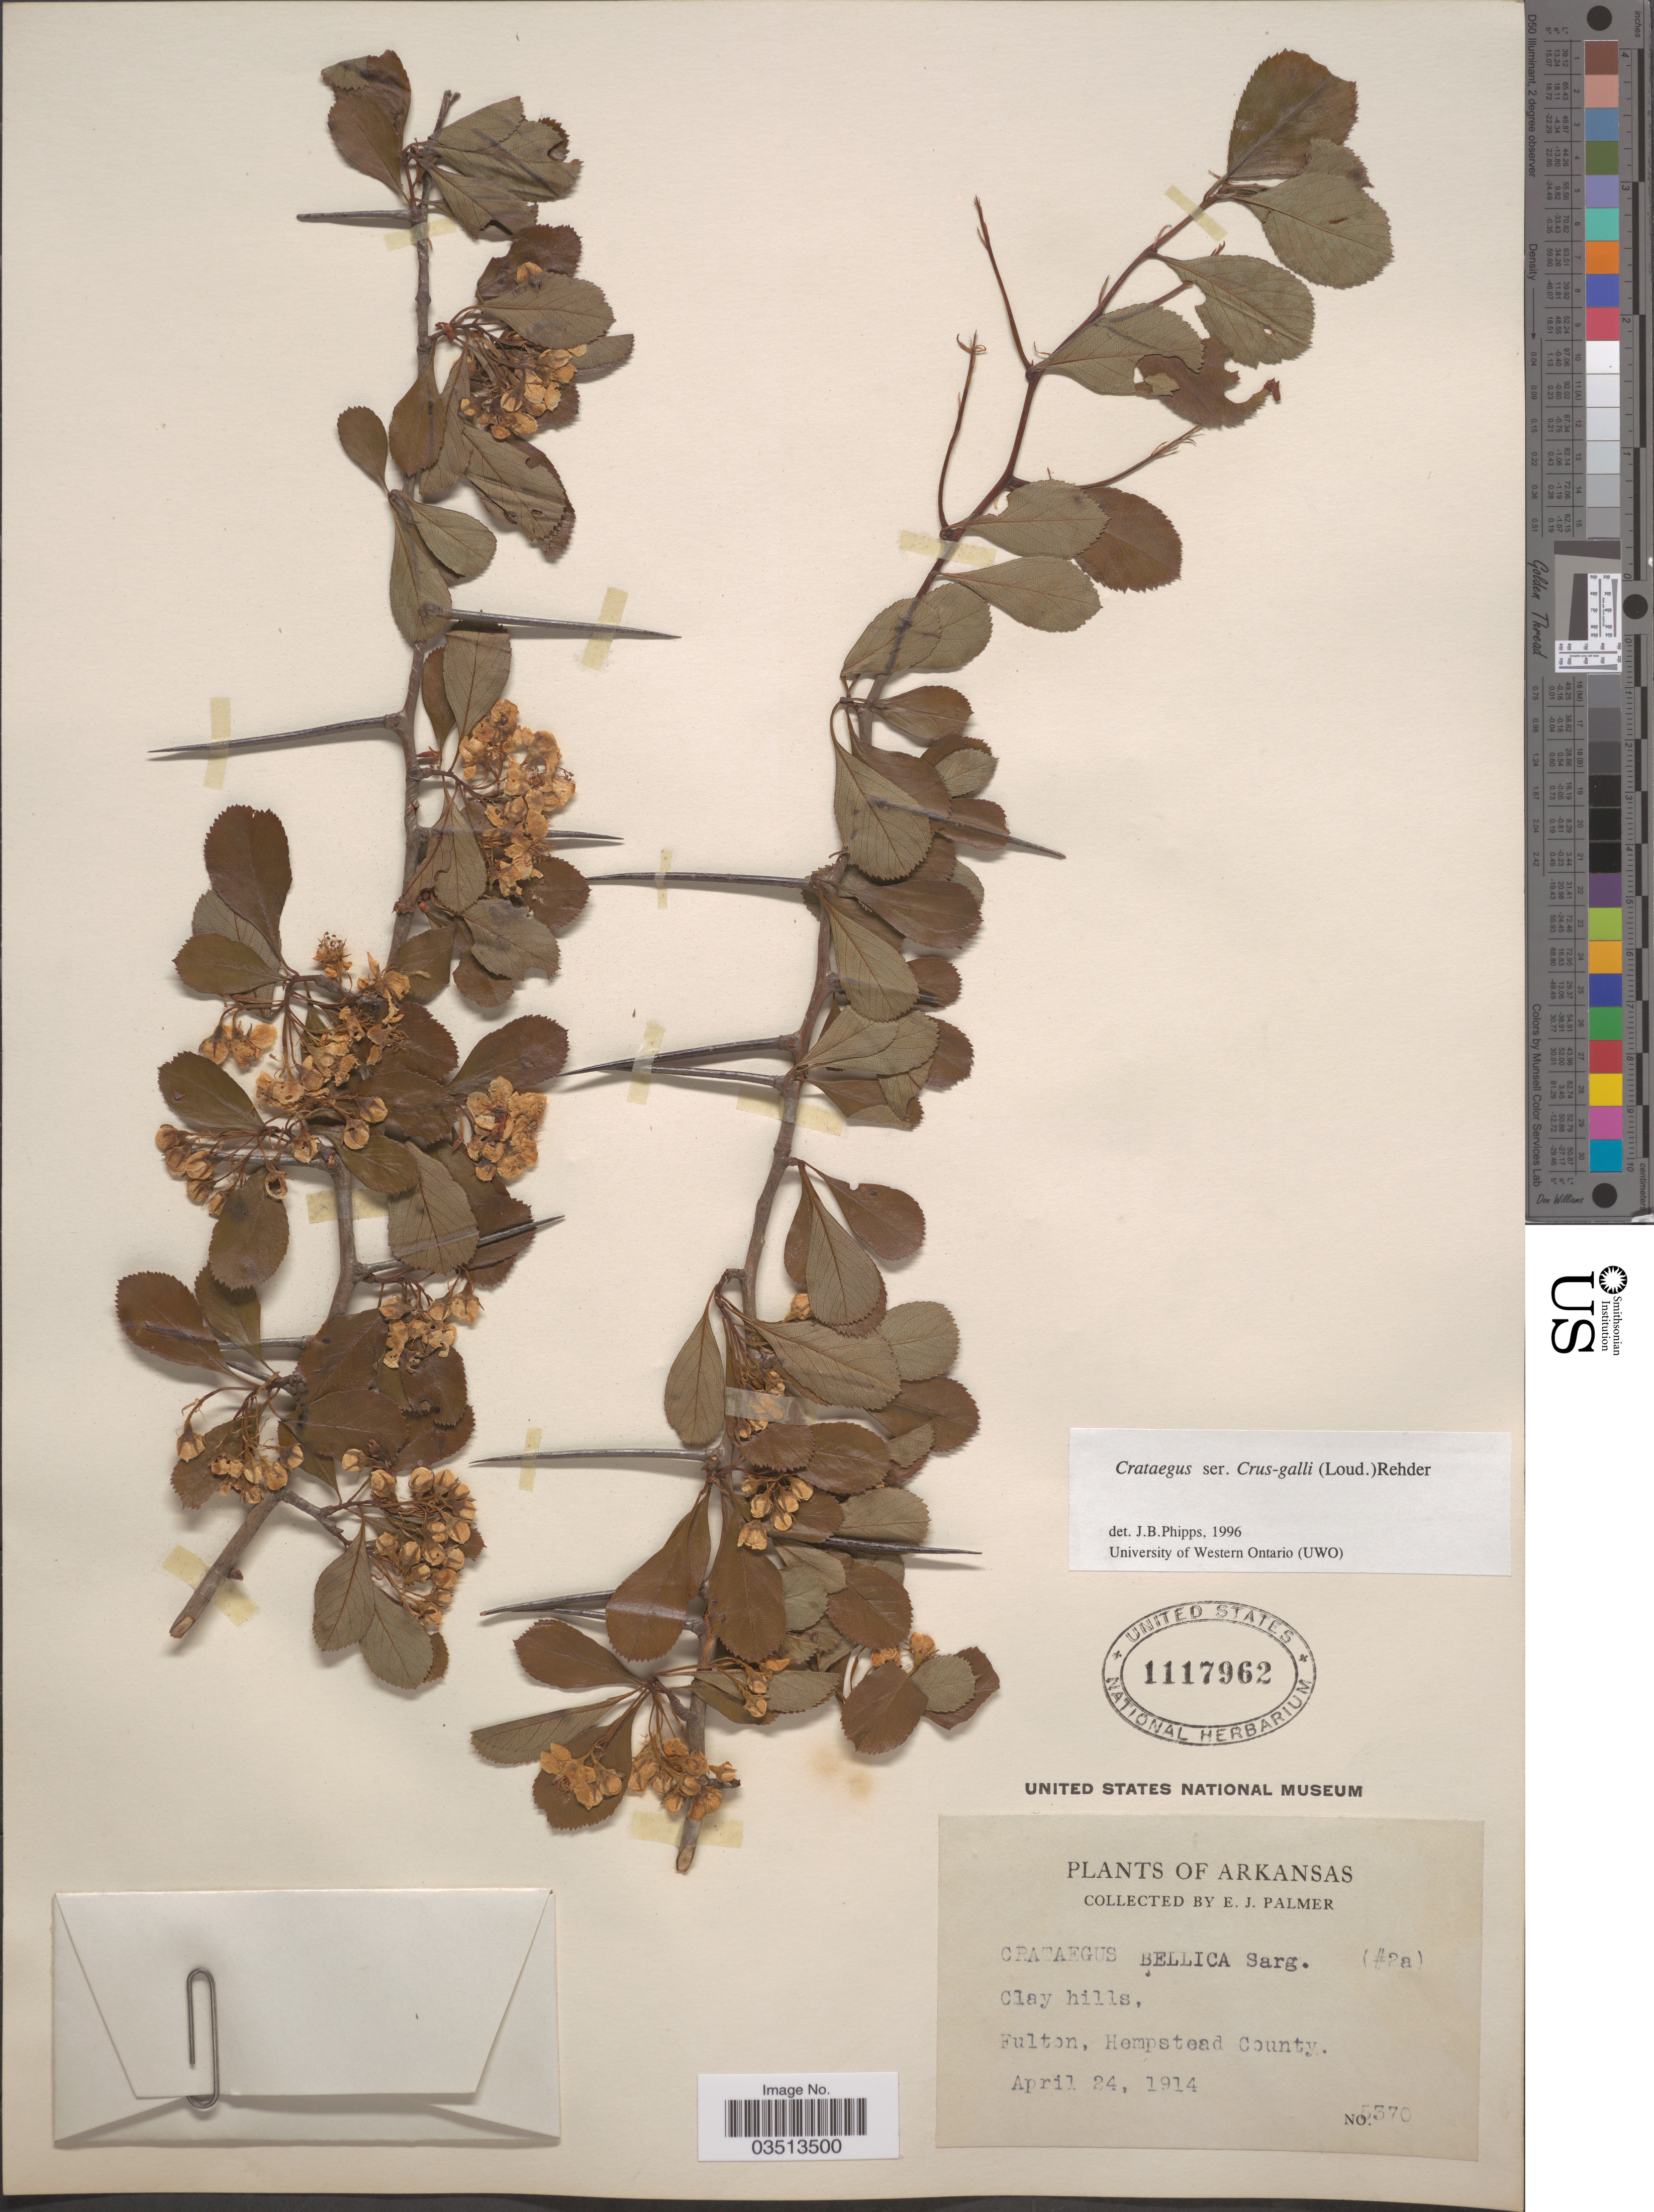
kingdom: Plantae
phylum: Tracheophyta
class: Magnoliopsida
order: Rosales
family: Rosaceae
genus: Crataegus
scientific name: Crataegus berberifolia var. engelmannii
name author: Eggl.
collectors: E. J. Palmer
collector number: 5370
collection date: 1914-04-24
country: United States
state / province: Arkansas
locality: Clay hills, Fulton, Hempstead County.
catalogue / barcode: US 1117962